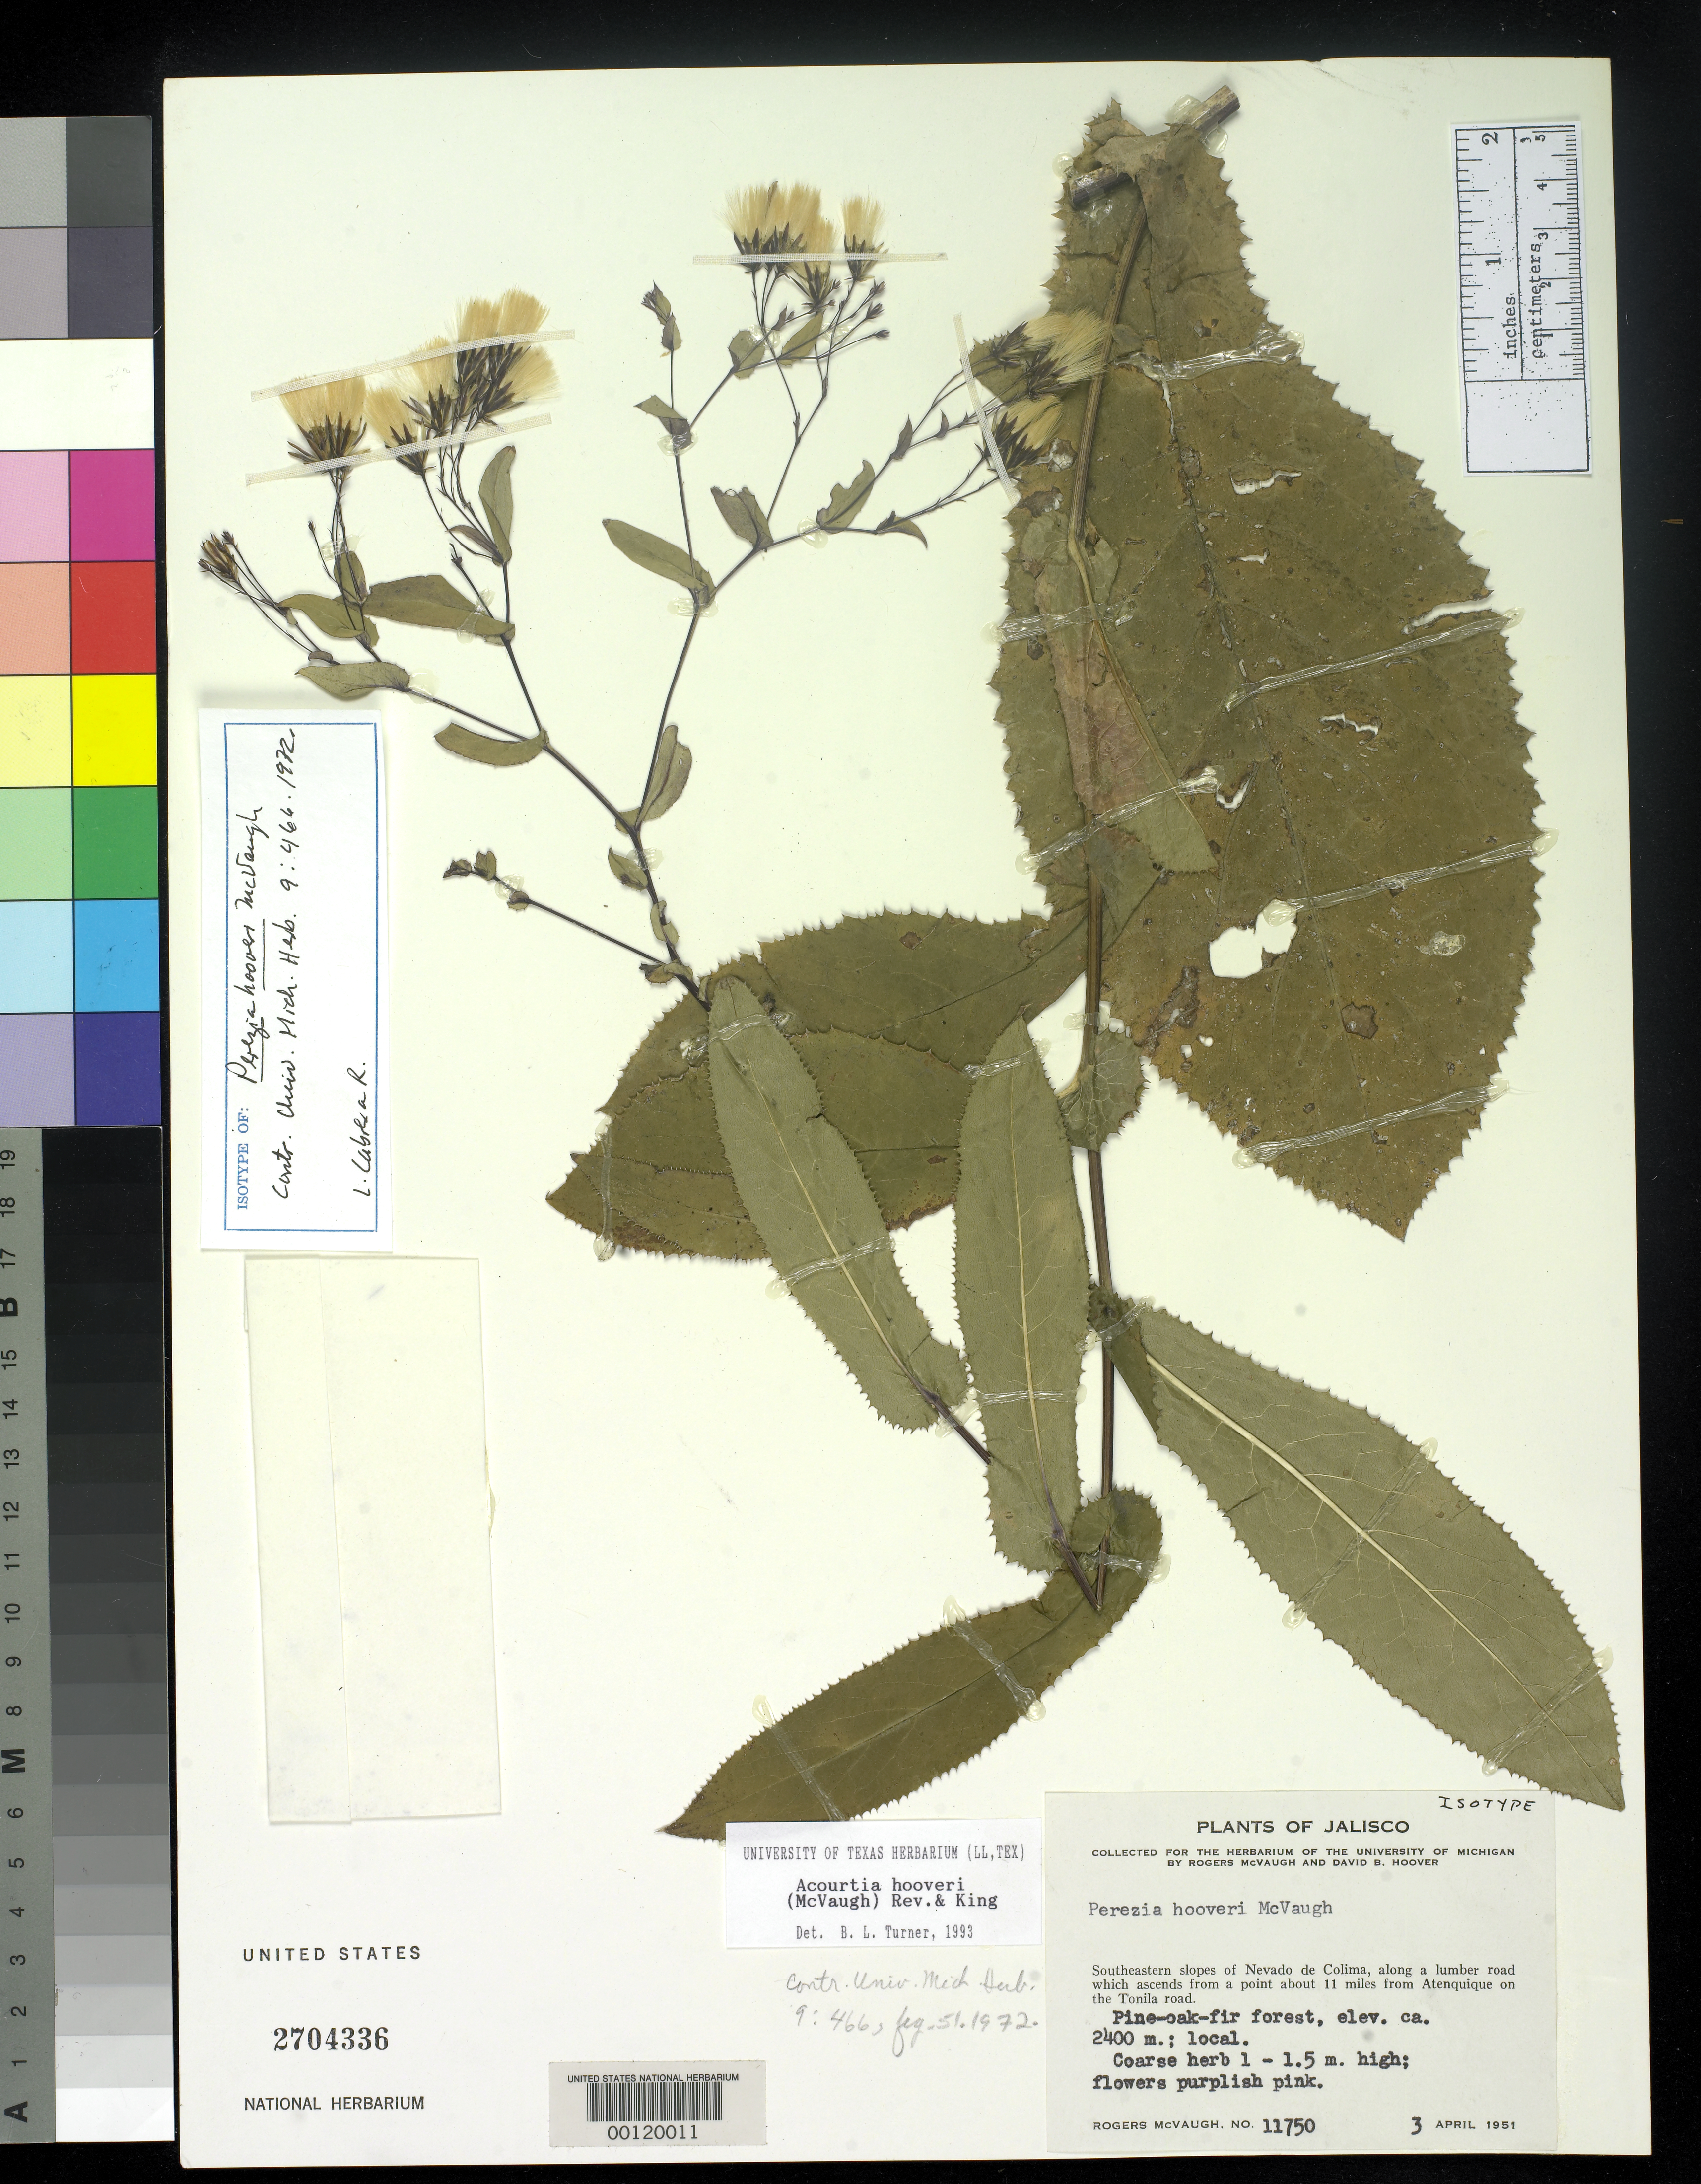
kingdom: Plantae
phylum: Tracheophyta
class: Magnoliopsida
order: Asterales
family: Asteraceae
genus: Perezia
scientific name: Perezia hooveri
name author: McVaugh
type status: Isotype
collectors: R. McVaugh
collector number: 11750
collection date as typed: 03 Apr 1951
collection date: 1951-04-03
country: Mexico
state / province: Jalisco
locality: Nevada de Colima, 11 mi. from Atenquique on the Tonila.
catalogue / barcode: US 2704336